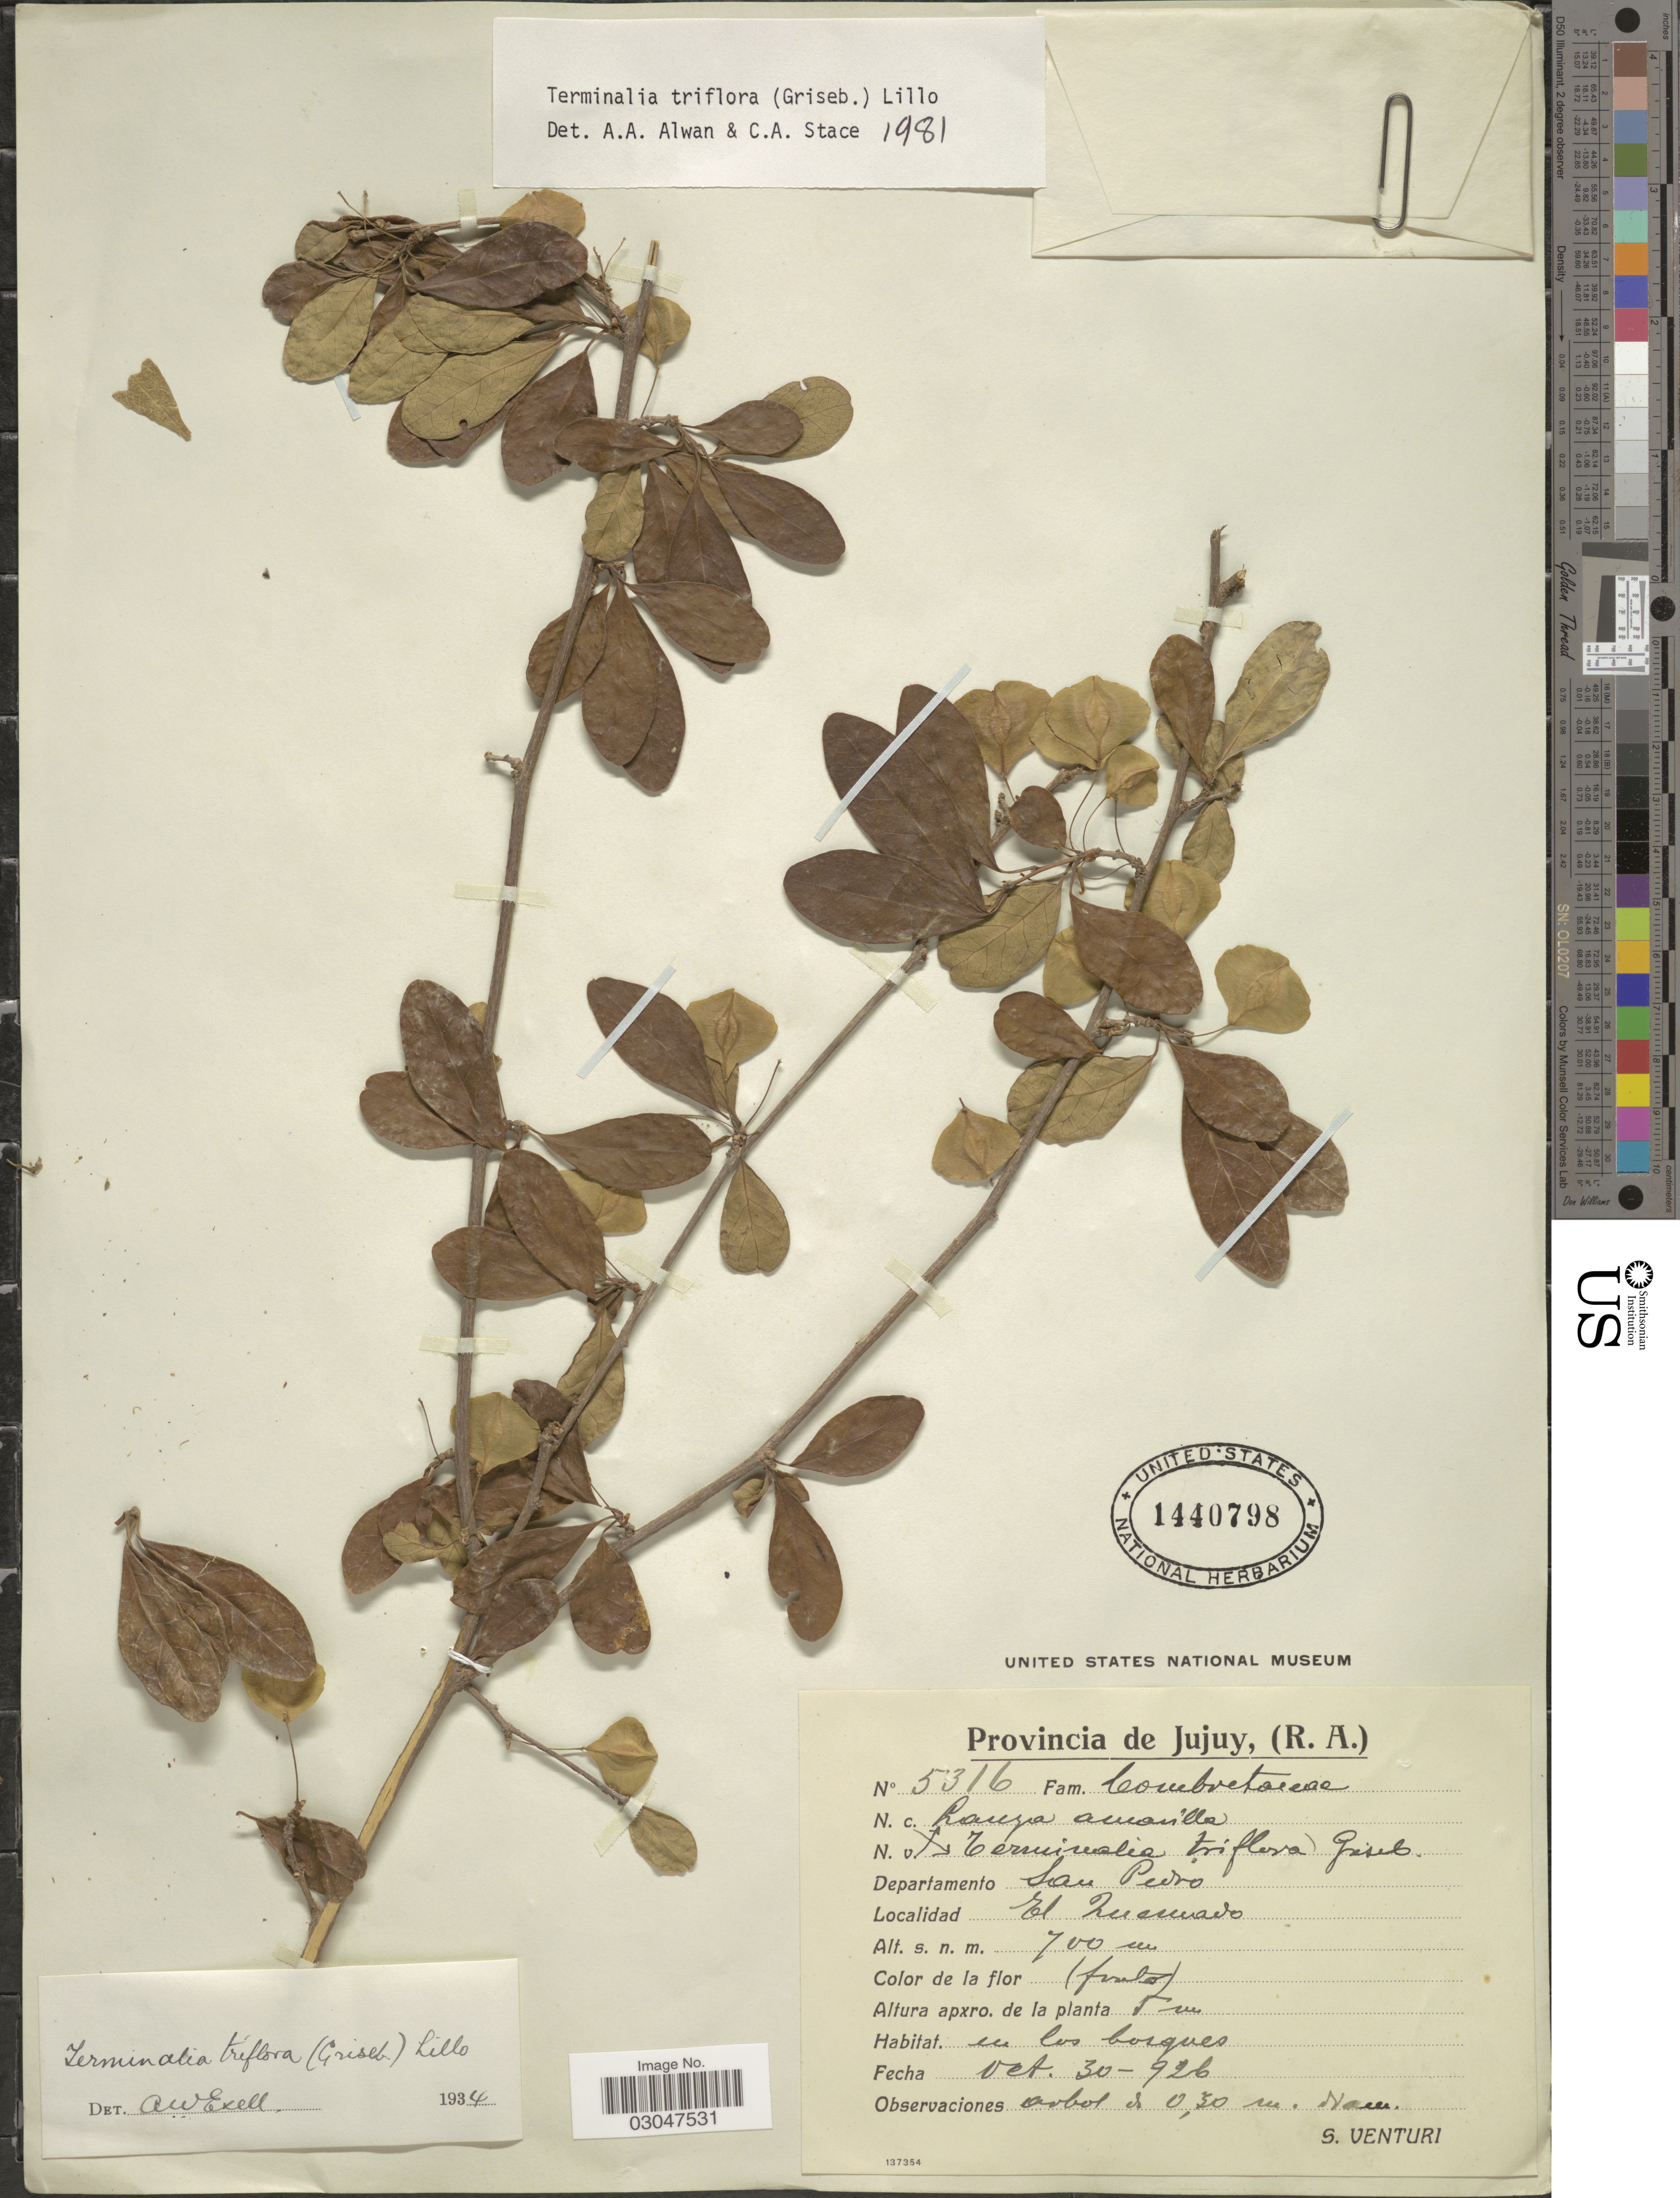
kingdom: Plantae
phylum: Tracheophyta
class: Magnoliopsida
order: Myrtales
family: Combretaceae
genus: Terminalia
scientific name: Terminalia triflora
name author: (Griseb.) Lillo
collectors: S. Venturi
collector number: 5316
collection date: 1926-10-30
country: Argentina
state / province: Jujuy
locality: Departamento San Pedro. El Quemado.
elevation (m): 700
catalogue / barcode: US 1440798